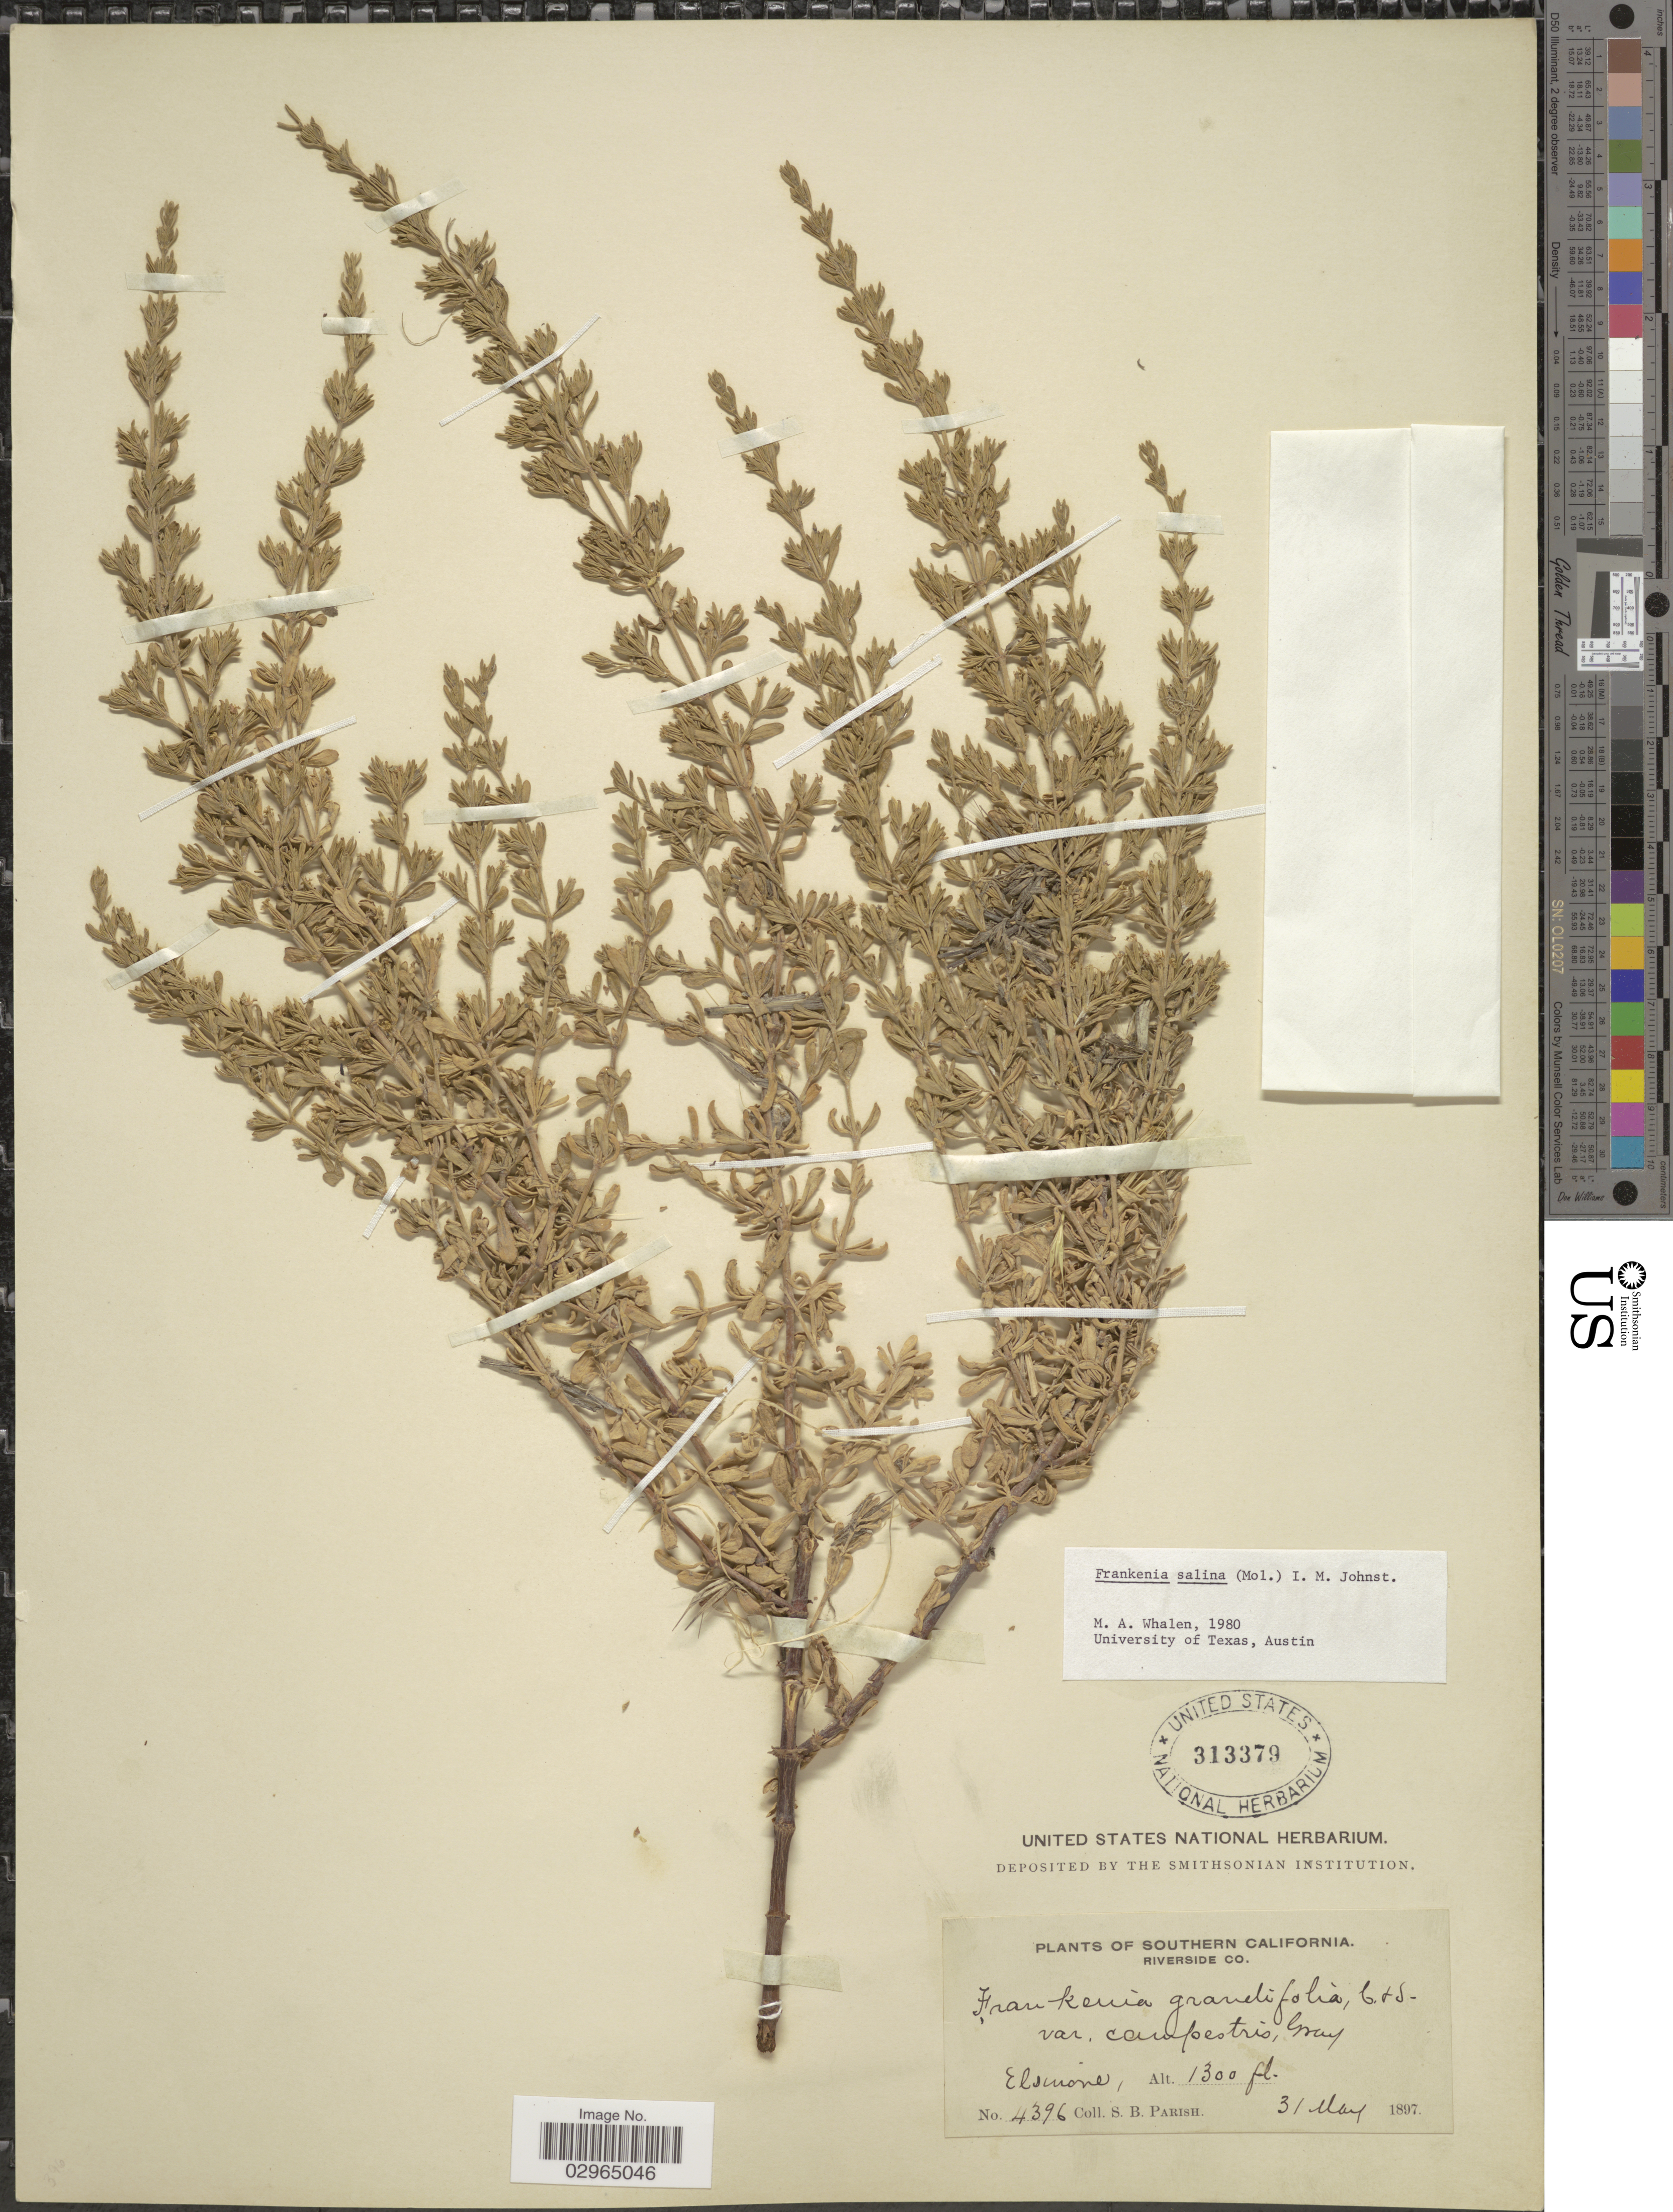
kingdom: Plantae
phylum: Tracheophyta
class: Magnoliopsida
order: Caryophyllales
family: Frankeniaceae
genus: Frankenia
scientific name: Frankenia salina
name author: (Molina) I.M. Johnst.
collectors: S. B. Parish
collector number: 4396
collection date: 1897-05-31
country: United States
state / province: California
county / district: Riverside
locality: Southern California. Riverside Co. Elsinore.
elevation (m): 396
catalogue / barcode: US 313379